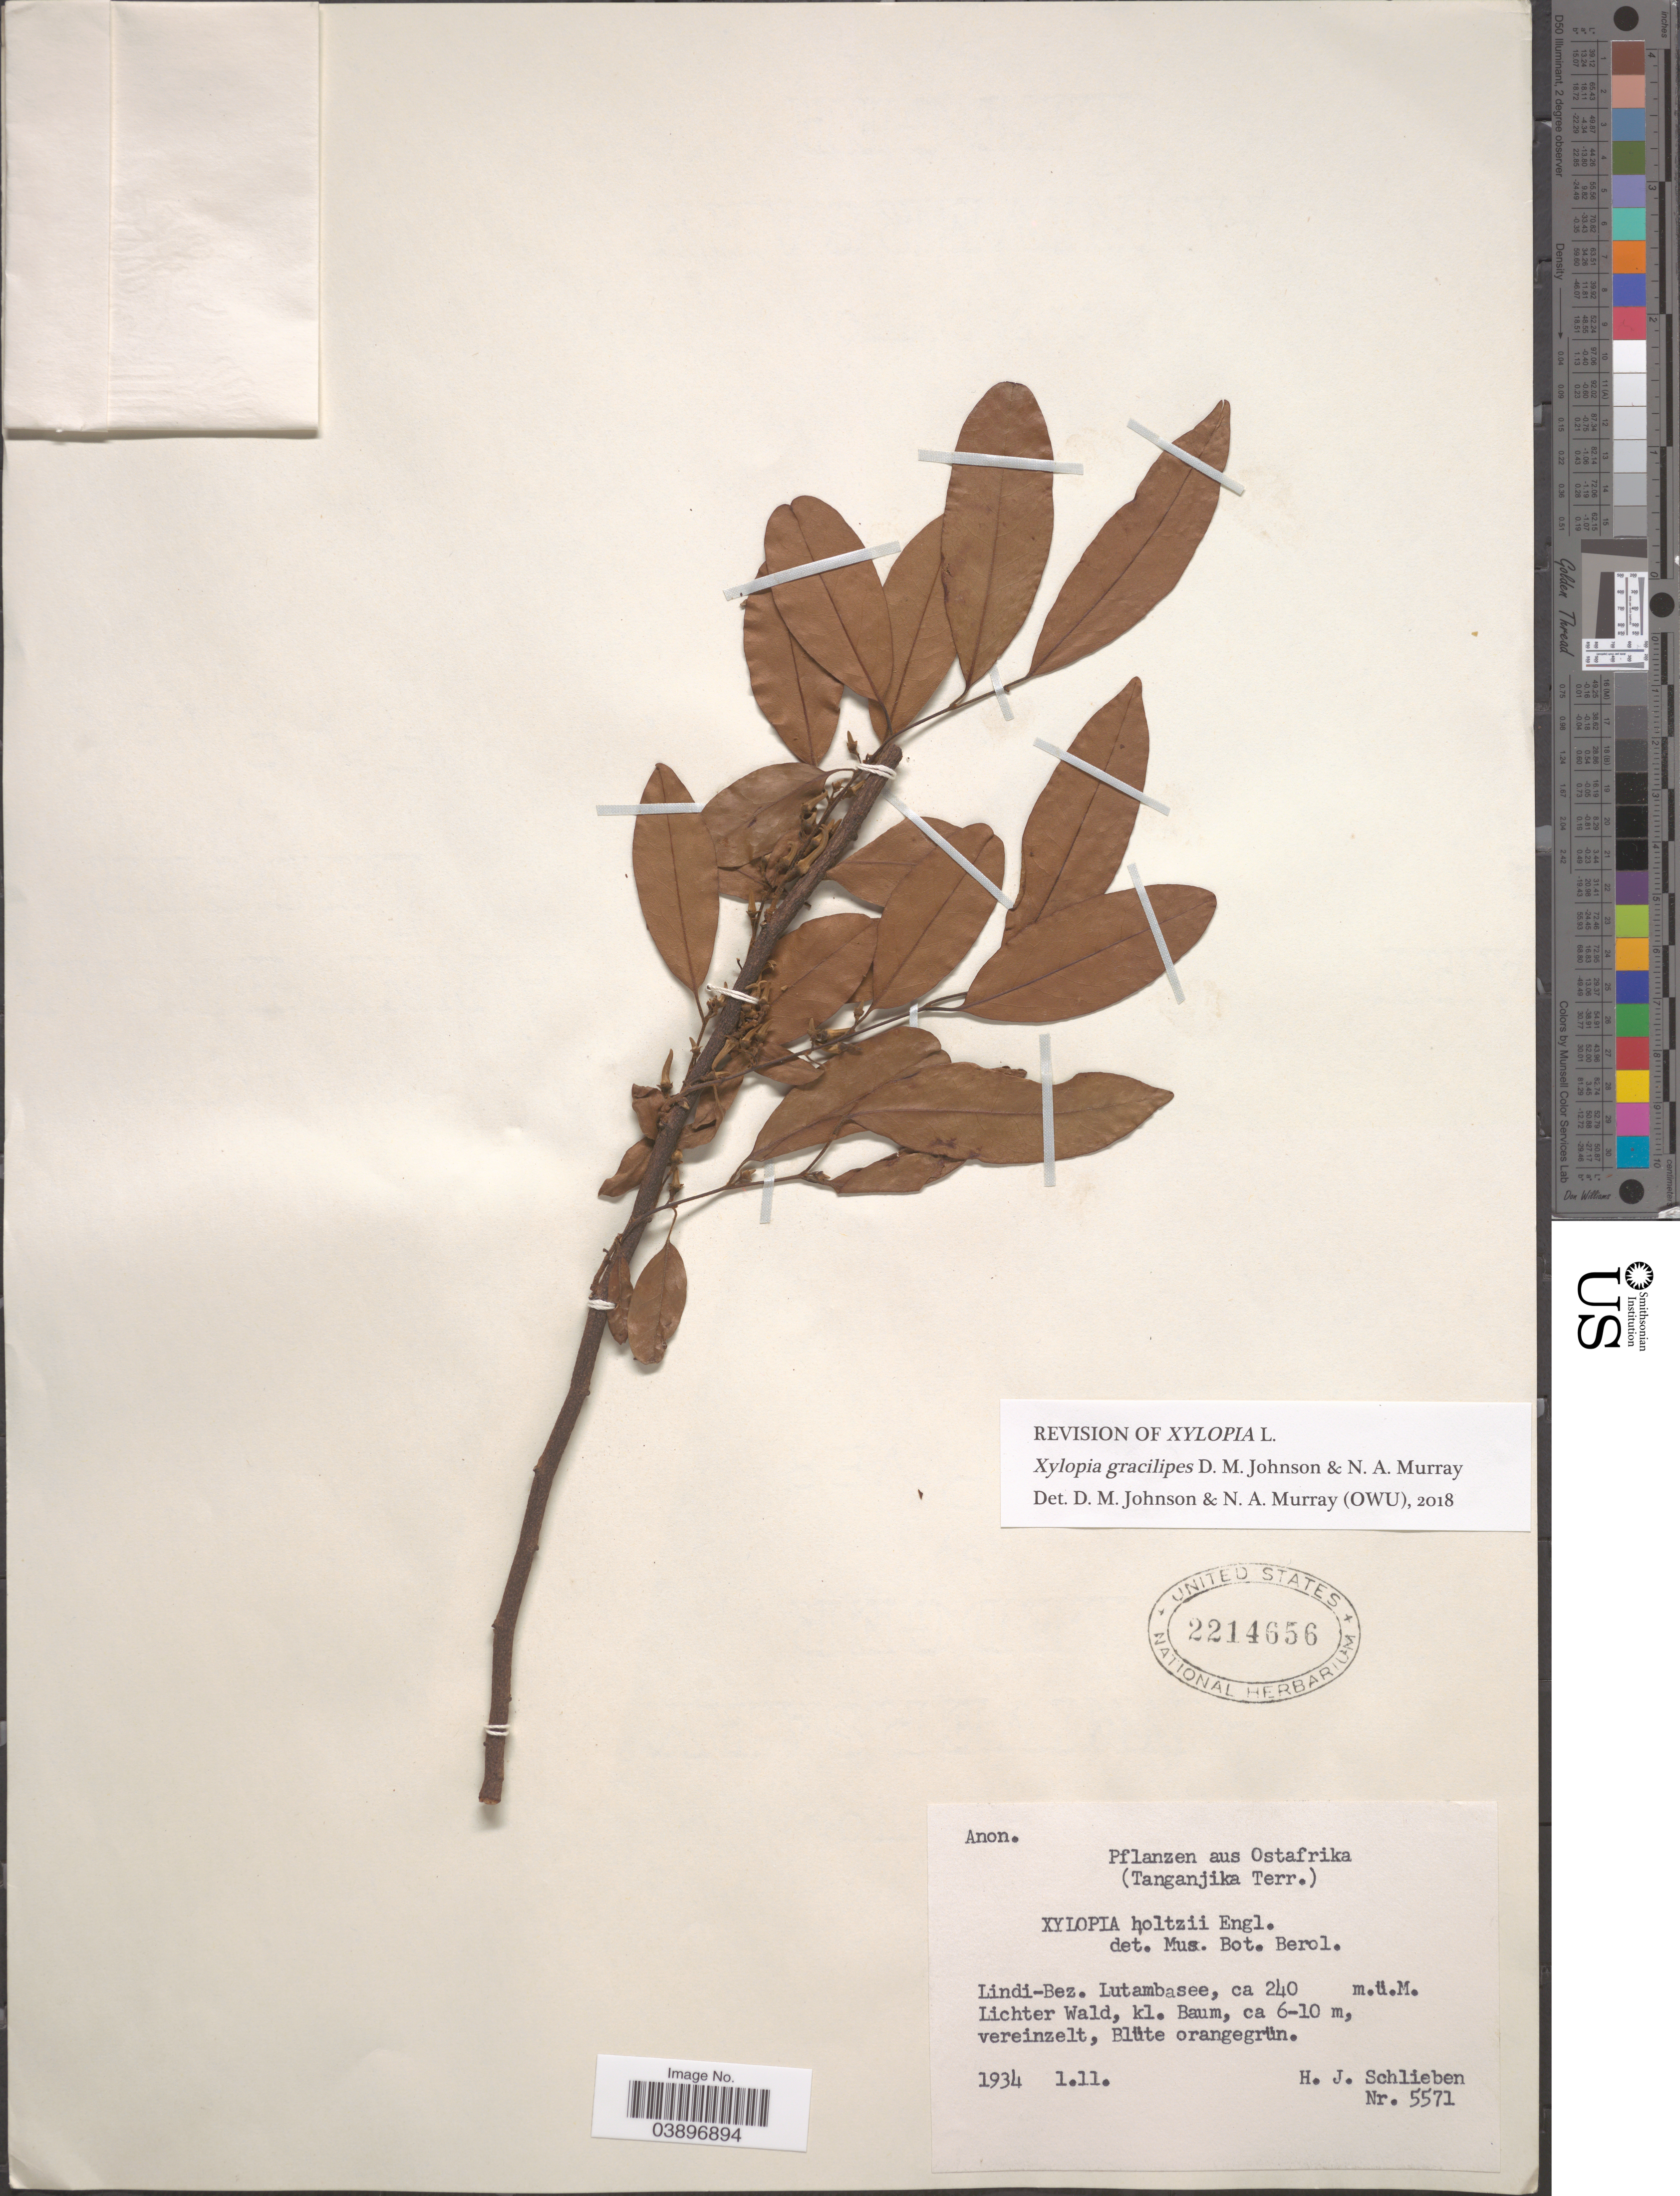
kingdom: Plantae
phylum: Tracheophyta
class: Magnoliopsida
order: Magnoliales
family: Annonaceae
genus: Xylopia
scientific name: Xylopia gracilipes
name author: D.M. Johnson & N.A. Murray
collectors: H. J. Schlieben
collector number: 5571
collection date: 1934-11-01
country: Tanzania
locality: Ostafrika. (Tanganjika Terr.). Lindi-Bez. Lutambasee.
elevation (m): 240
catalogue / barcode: US 2214656